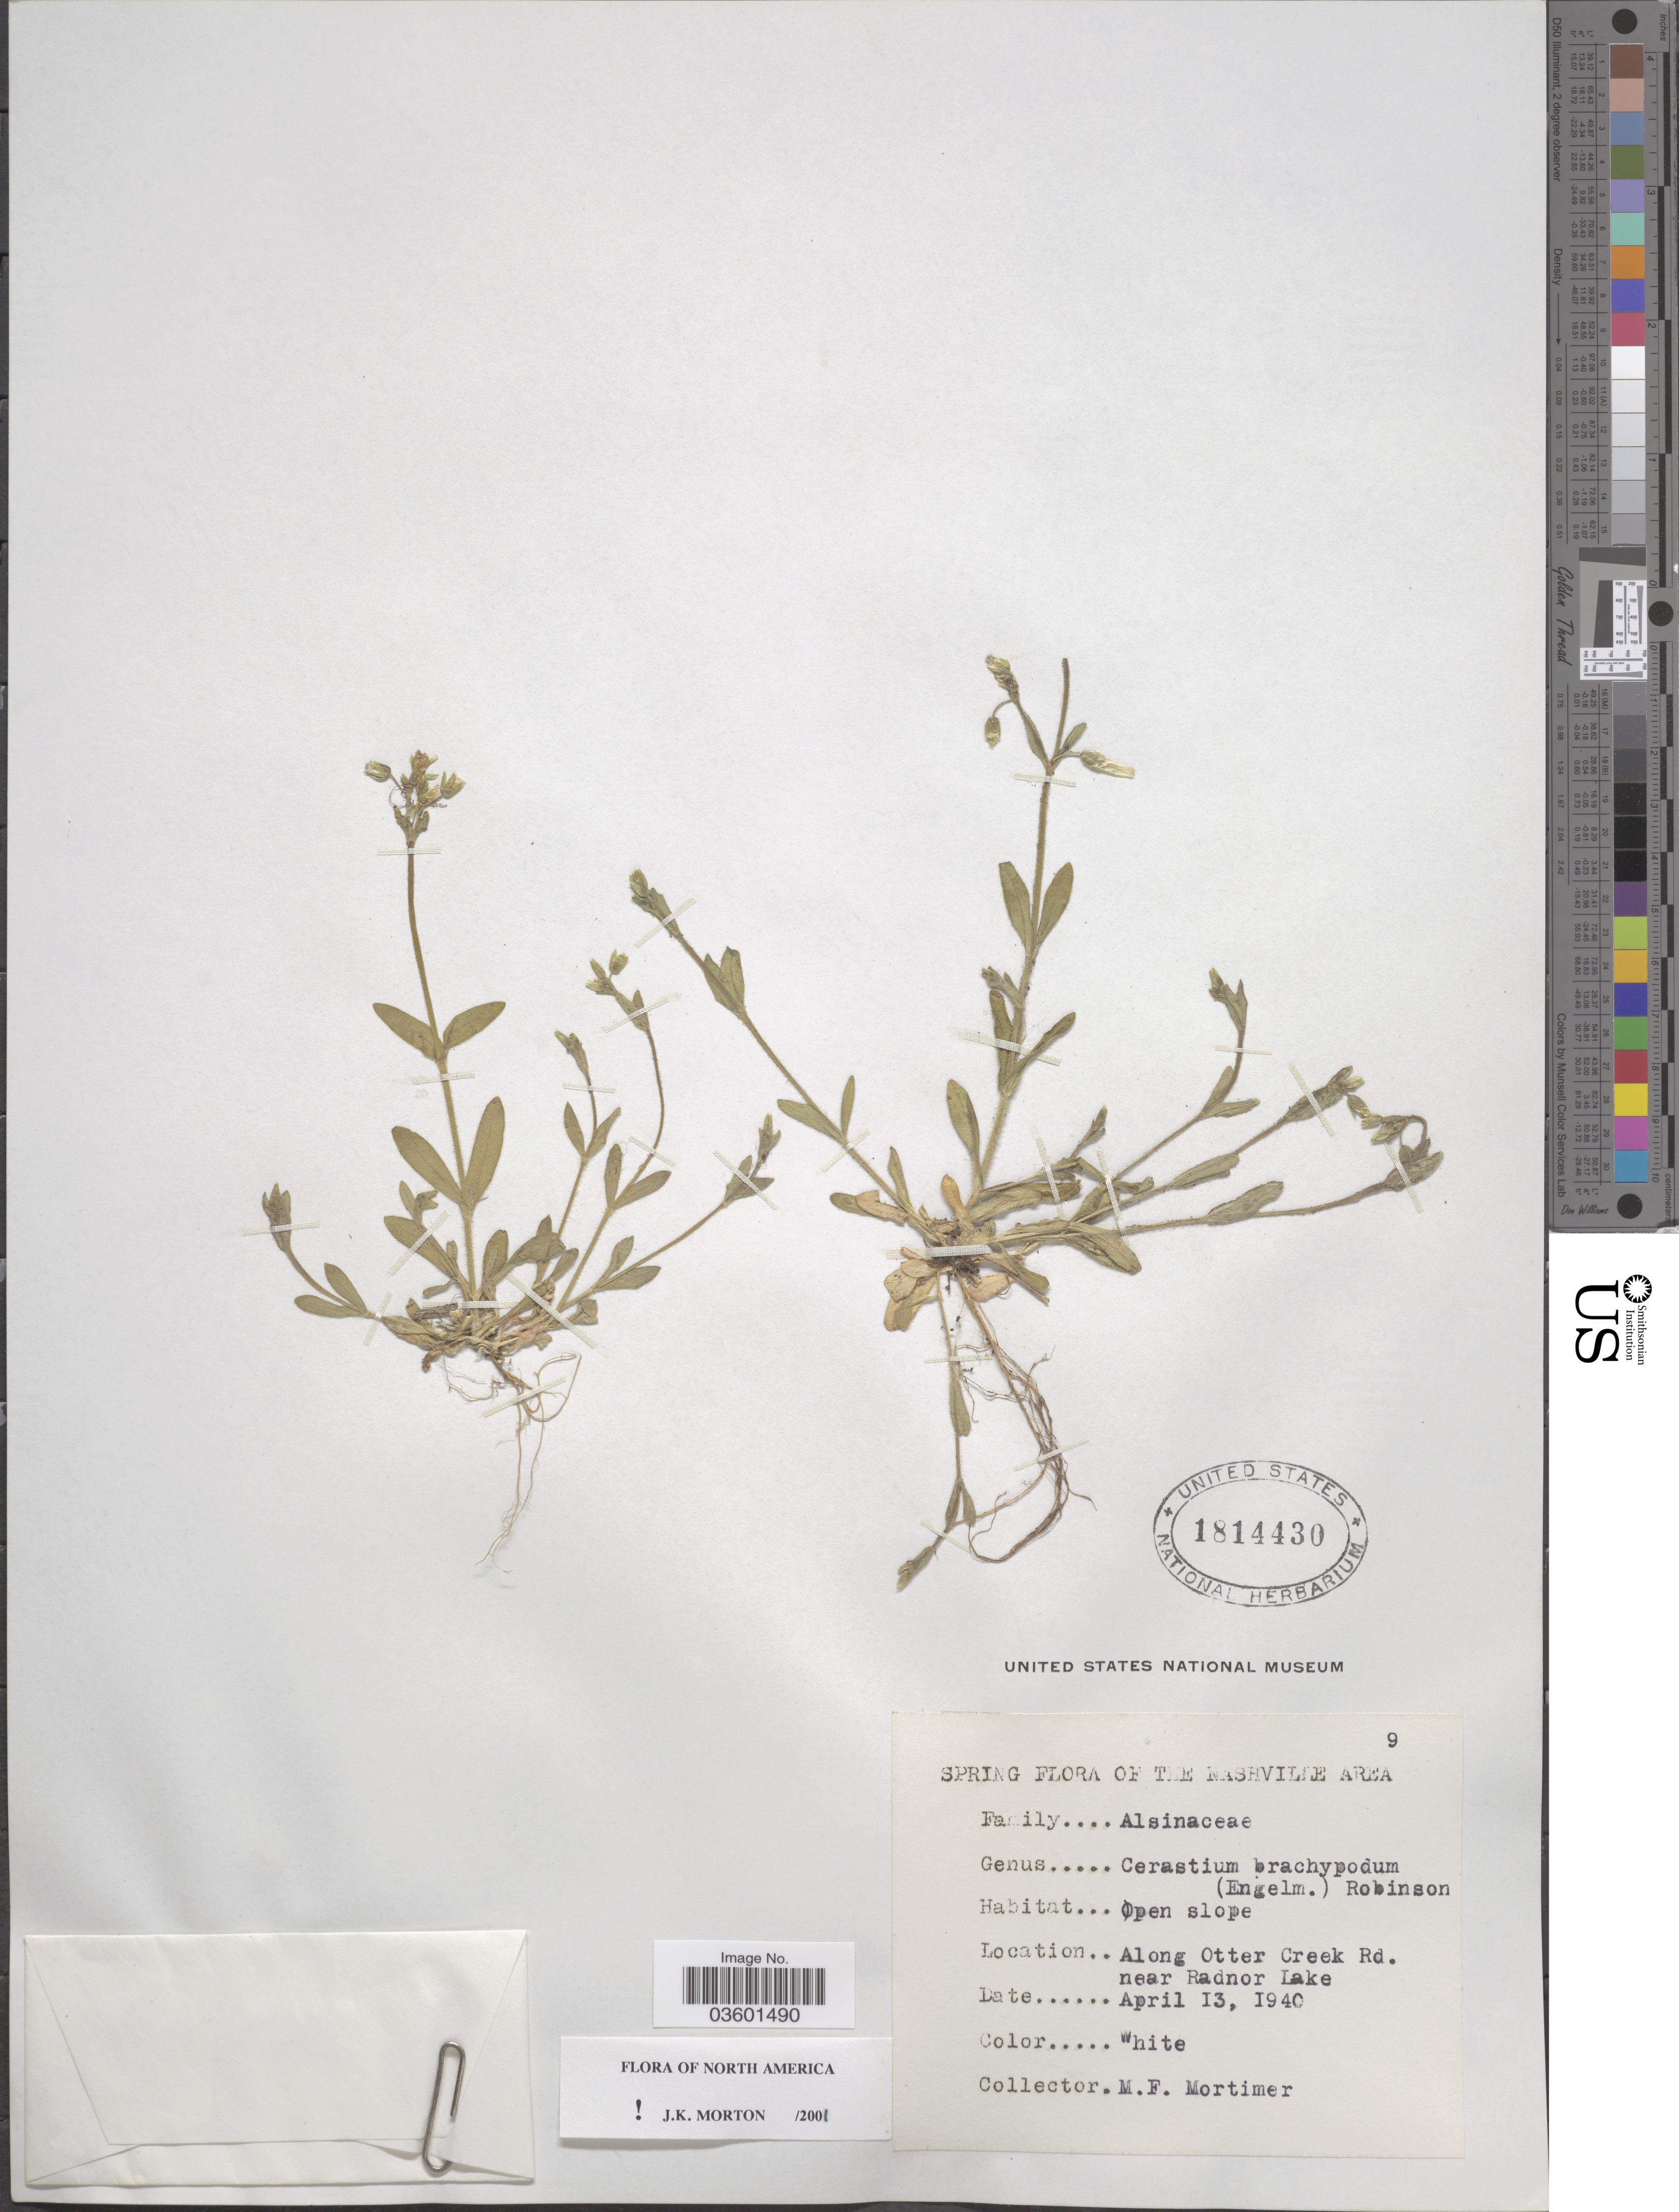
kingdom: Plantae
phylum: Tracheophyta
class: Magnoliopsida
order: Caryophyllales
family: Caryophyllaceae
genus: Cerastium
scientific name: Cerastium brachypodum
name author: (Engelm. ex A. Gray) B.L. Rob.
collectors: M. Mortimer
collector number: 9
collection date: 1940-04-13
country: United States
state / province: Tennessee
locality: Nashville Area. Along Otter Creek Rd. near Radnor Lake.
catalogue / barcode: US 1814430